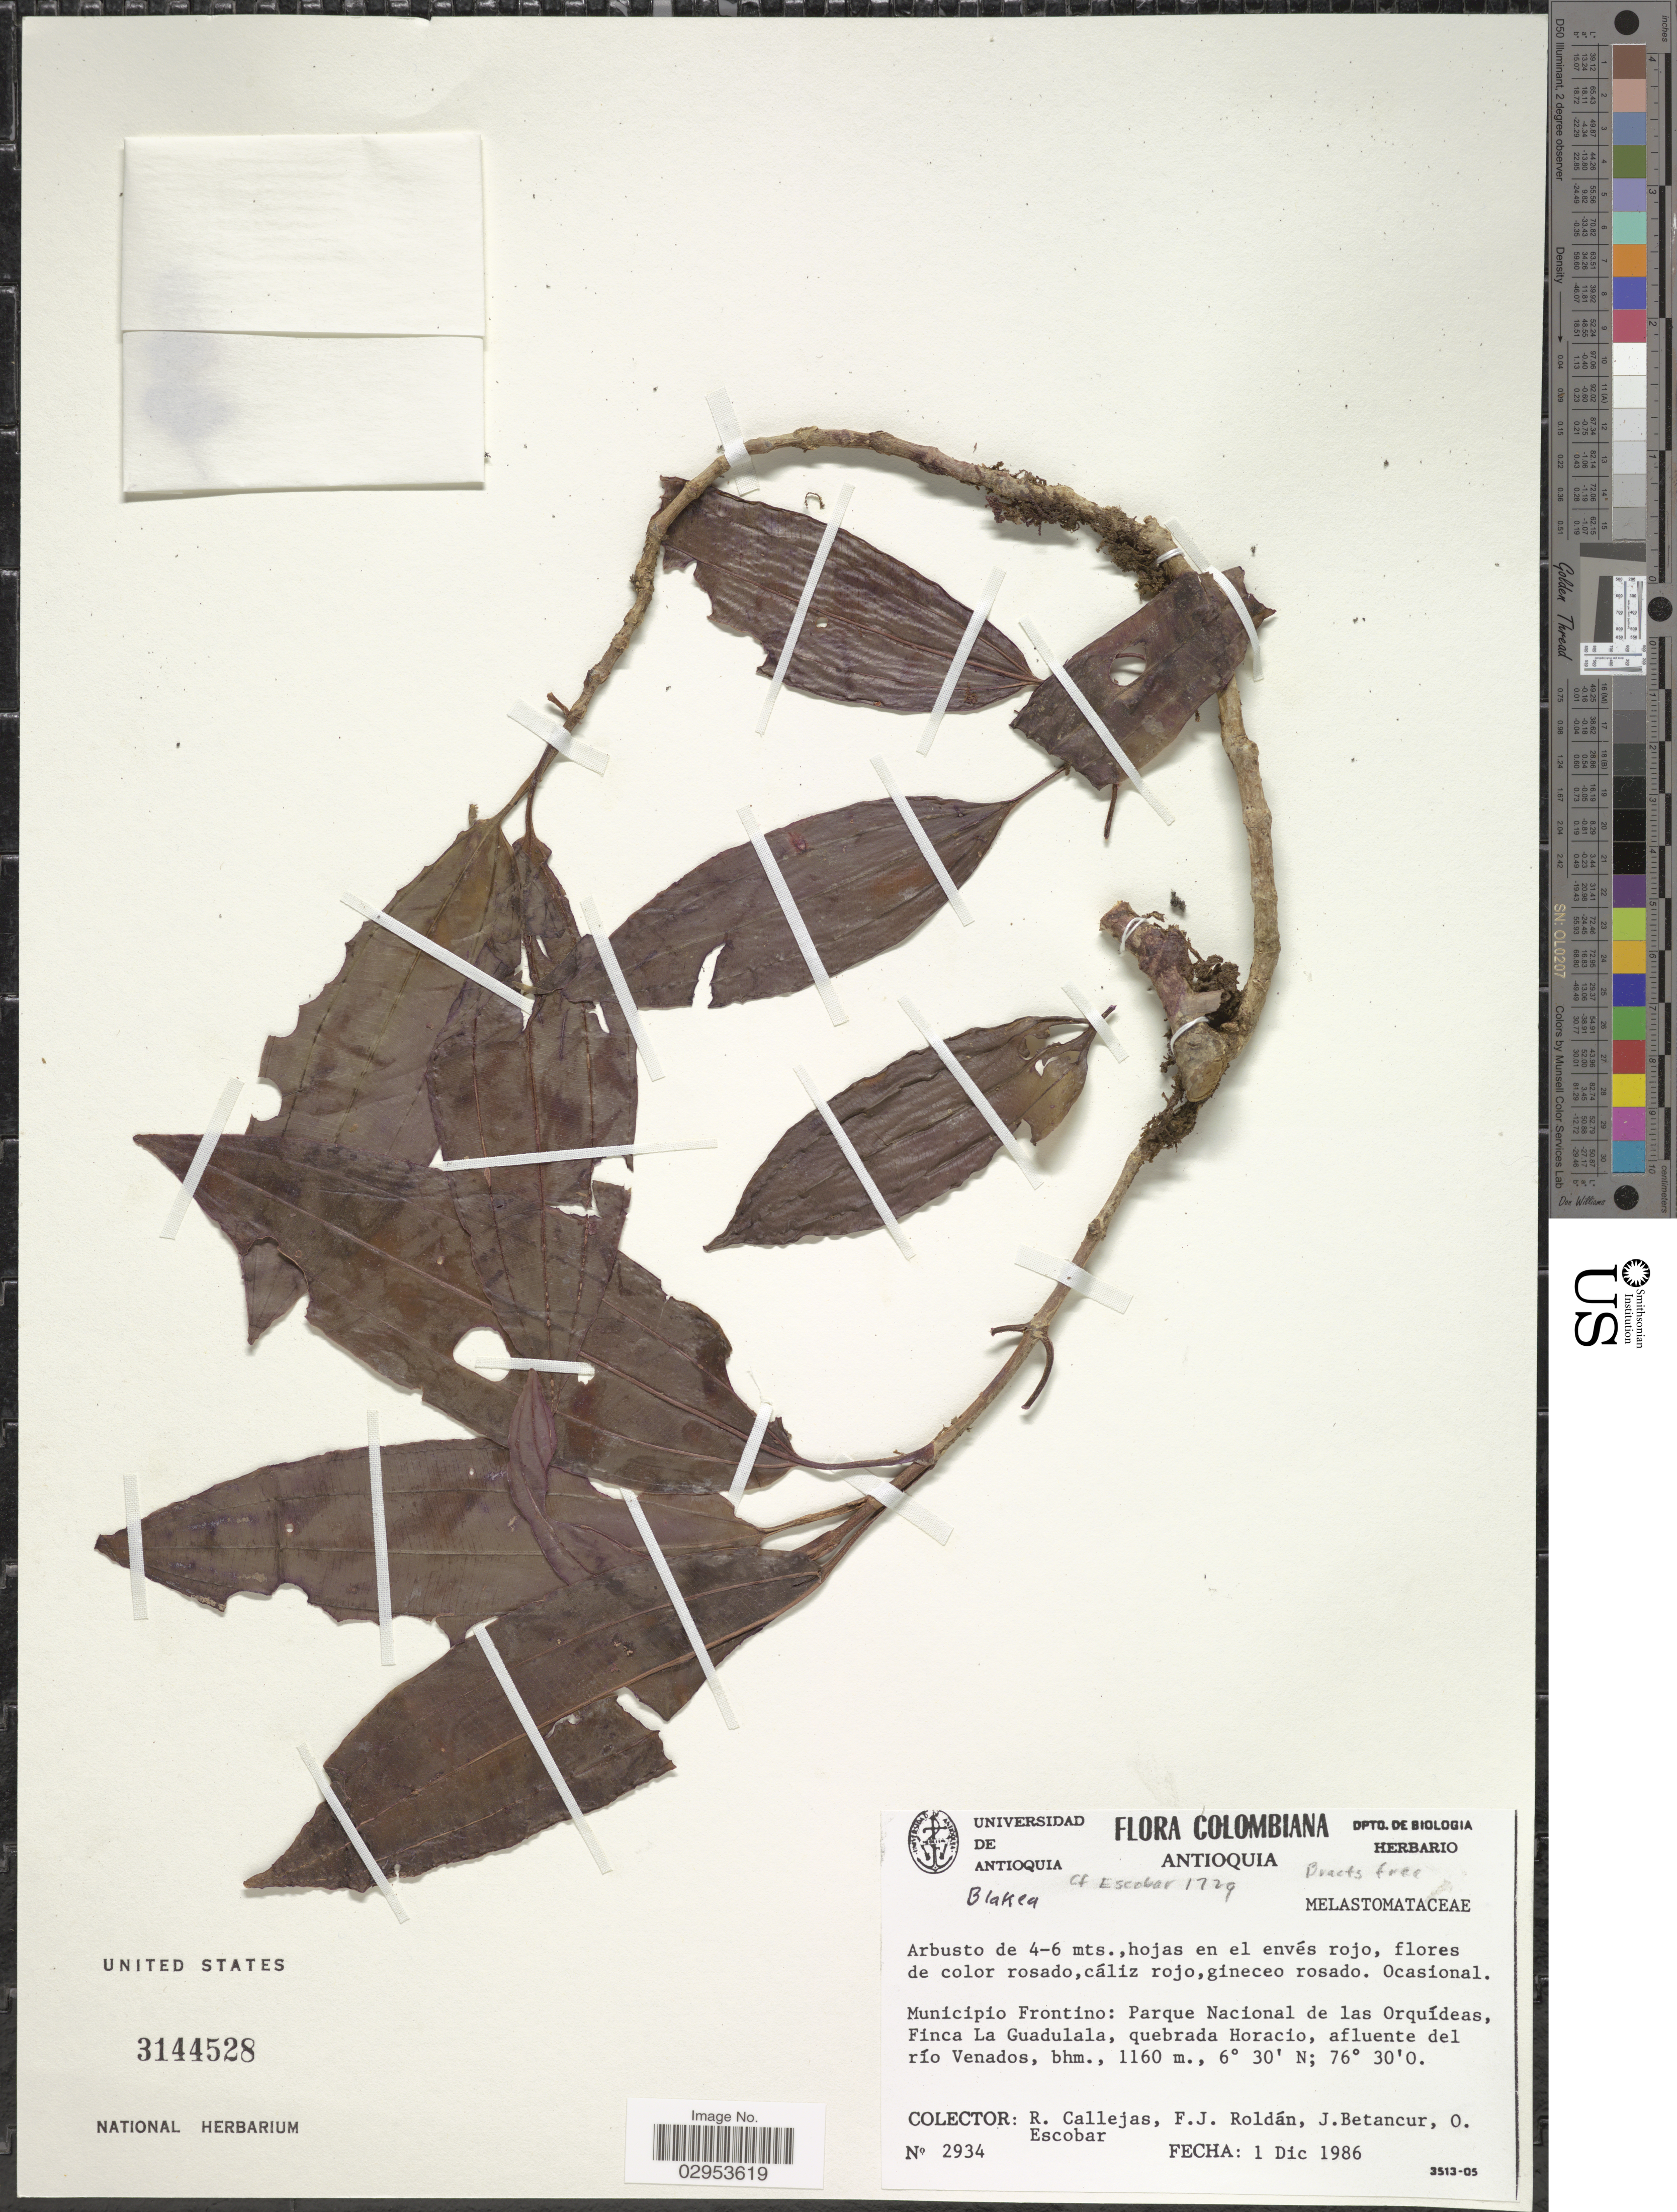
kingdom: Plantae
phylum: Tracheophyta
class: Magnoliopsida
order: Myrtales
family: Melastomataceae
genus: Blakea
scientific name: Blakea sp.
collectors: R. Callejas, F. J. Roldán, J. Betancur & O. Escobar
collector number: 2934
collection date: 1986-12-01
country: Colombia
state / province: Antioquia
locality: Municipio Frontino: Parque Nacional de las Orquídeas, Fínca La Guadulala, quebrada Horacio, afluente del río Venados.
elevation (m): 1160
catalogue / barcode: US 3144528